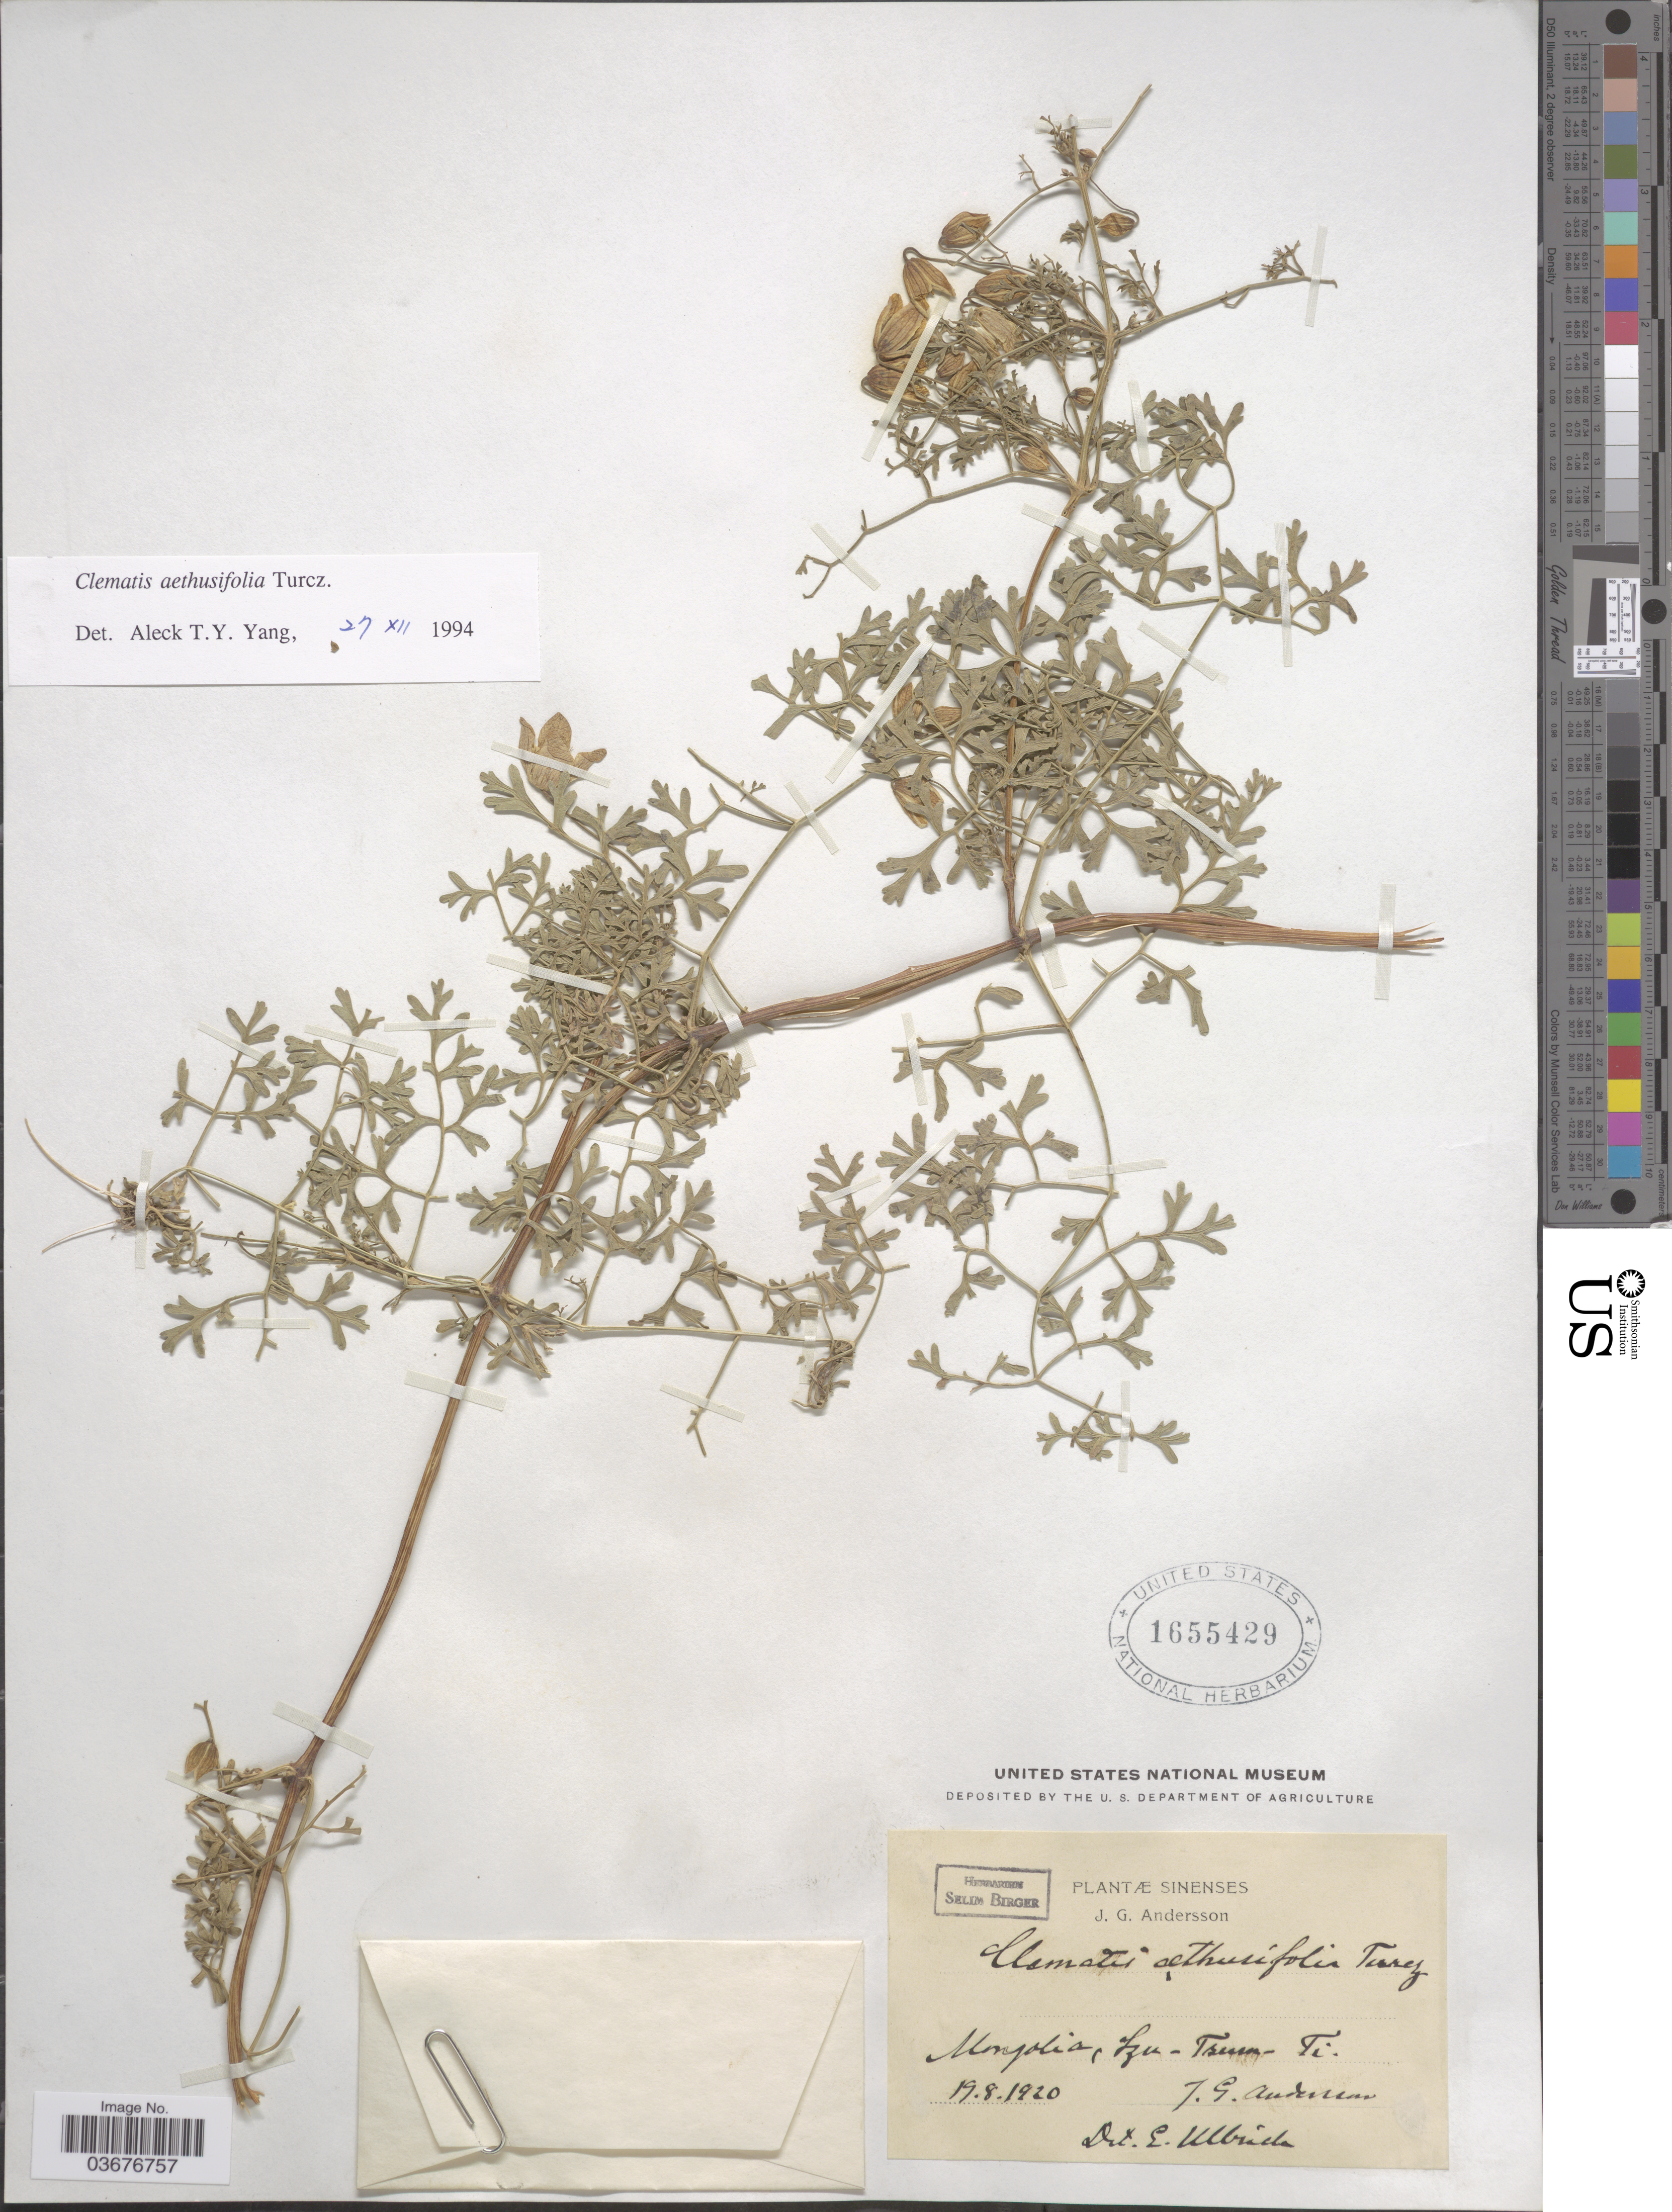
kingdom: Plantae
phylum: Tracheophyta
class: Magnoliopsida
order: Ranunculales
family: Ranunculaceae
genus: Clematis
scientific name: Clematis aethusifolia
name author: Turcz.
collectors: J. G. Andersson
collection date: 1920-08-19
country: Mongolia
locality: Szu-Tsum [interpreted]-Ti.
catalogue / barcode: US 1655429